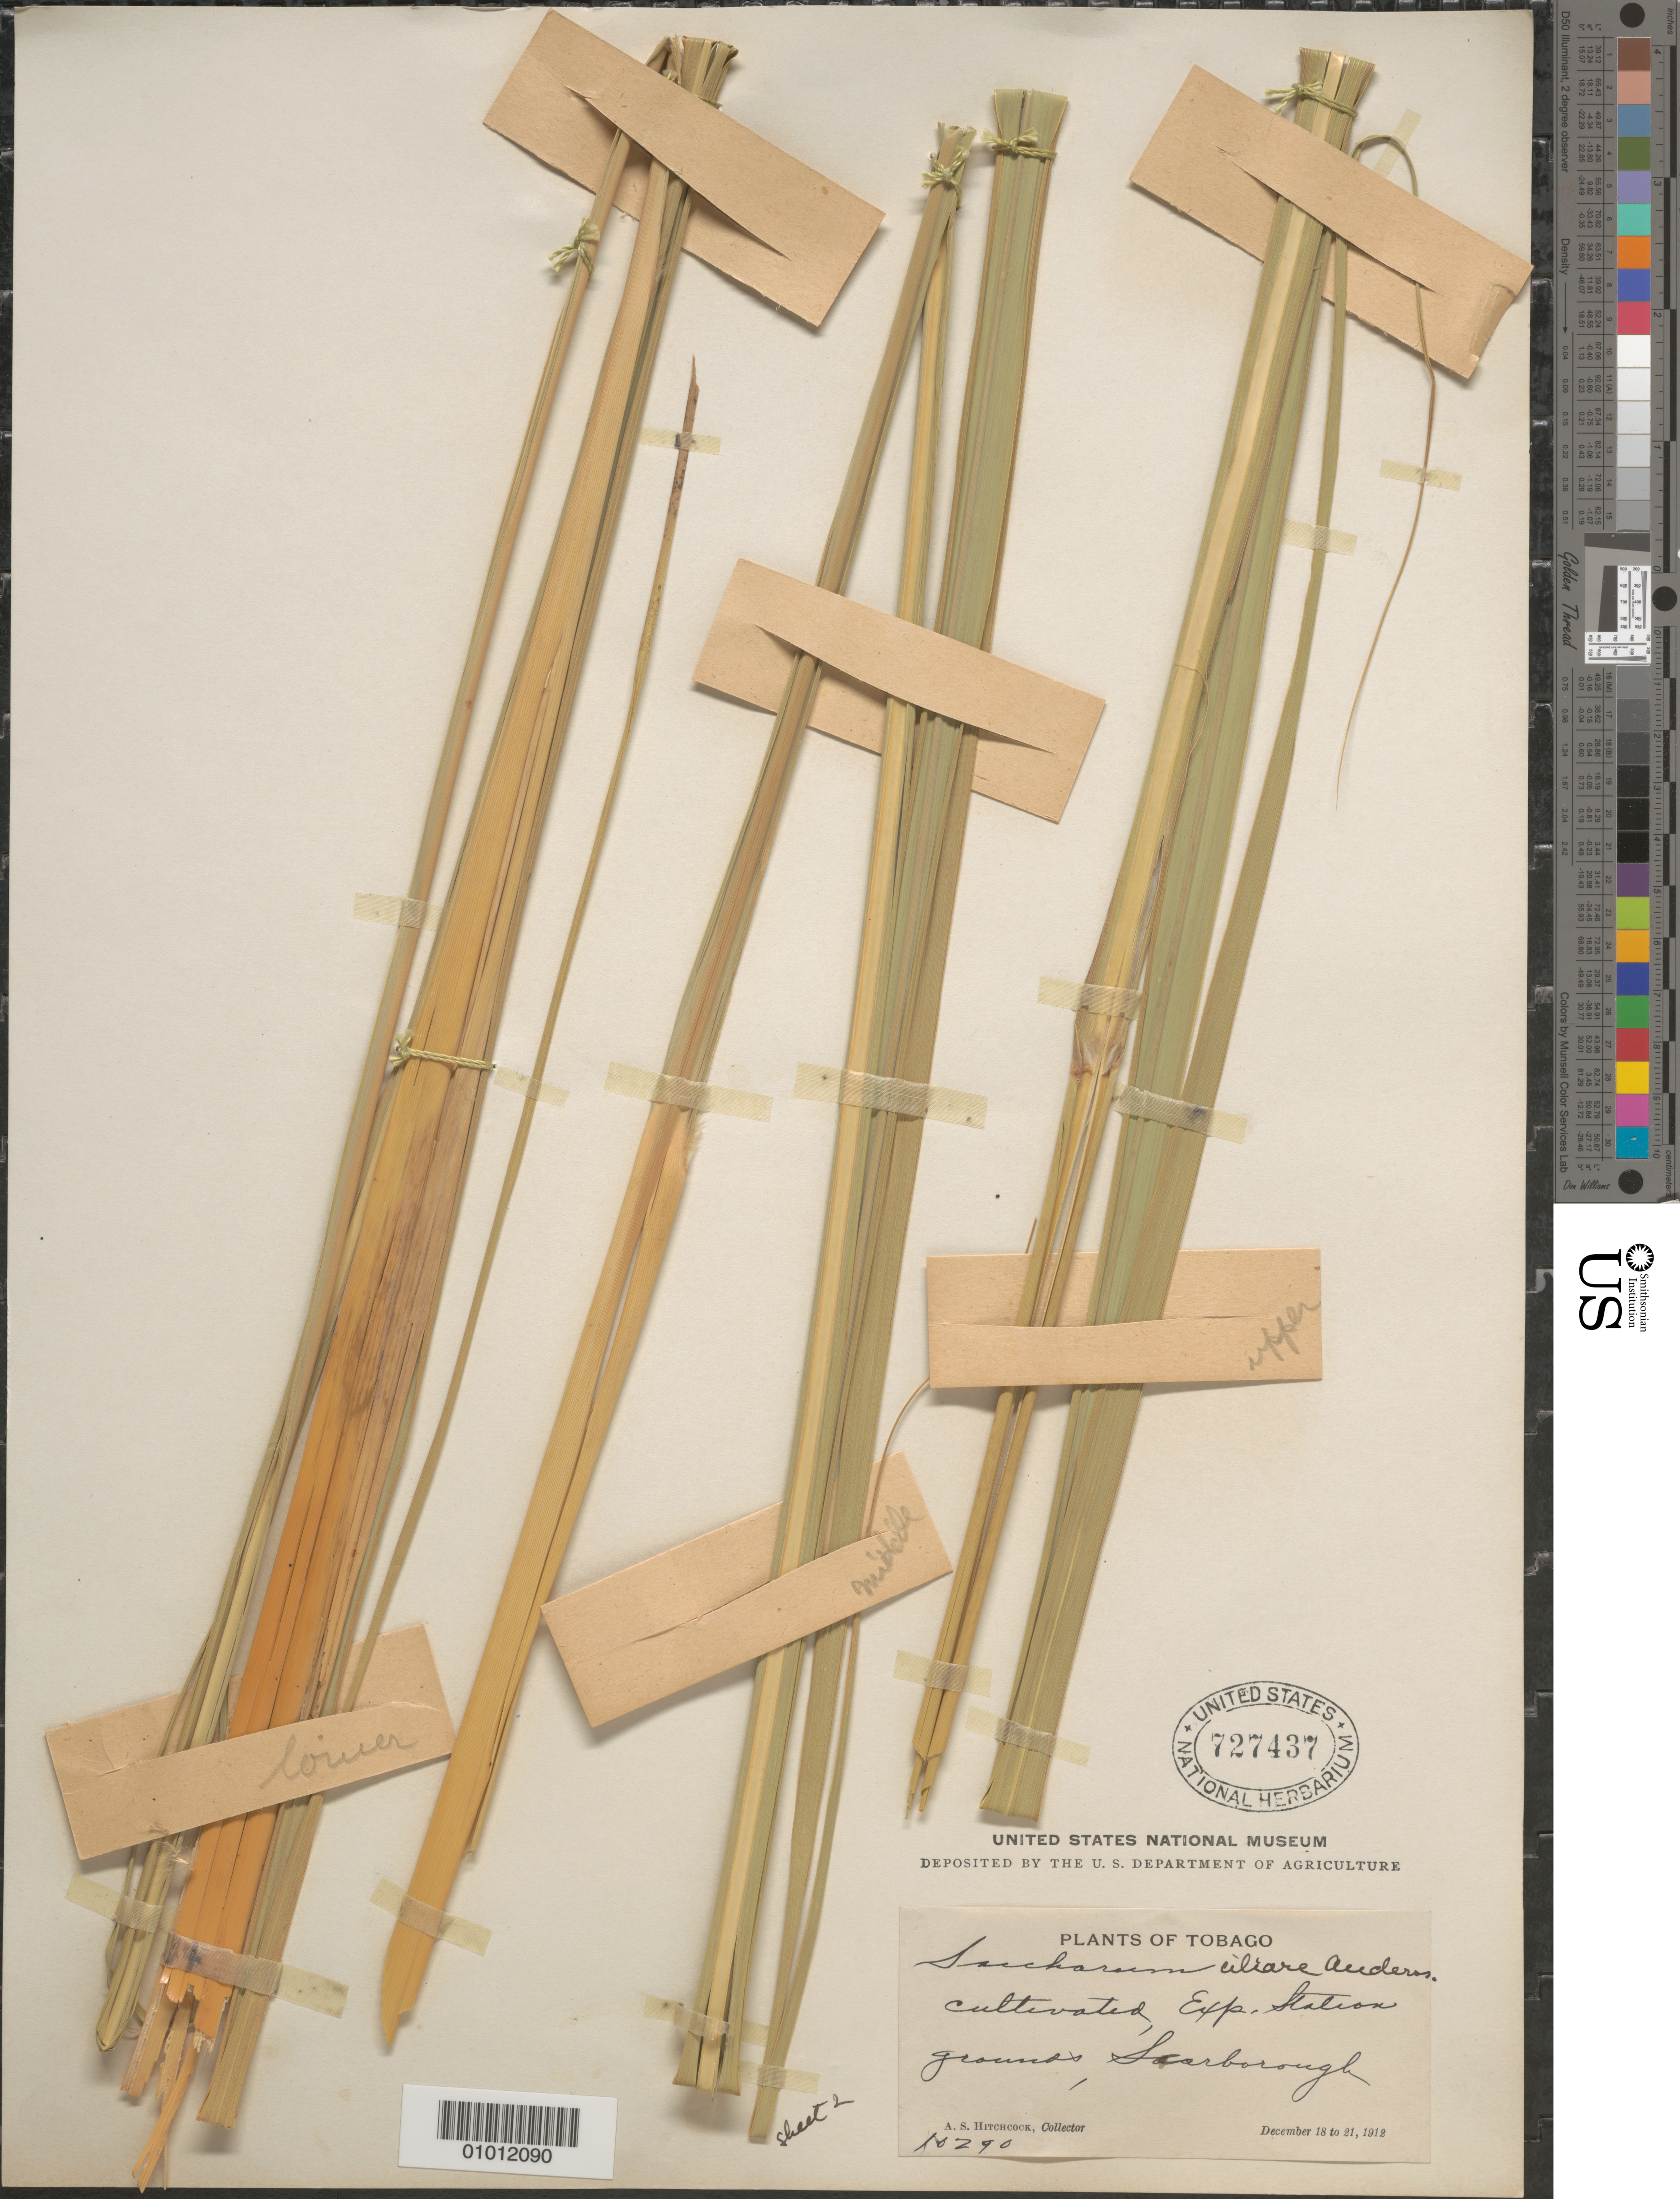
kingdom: Plantae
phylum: Tracheophyta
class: Liliopsida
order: Poales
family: Poaceae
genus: Saccharum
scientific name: Saccharum ciliare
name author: Andersson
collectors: A. S. Hitchcock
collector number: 10290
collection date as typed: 18 Dec 1912 to 21 Dec 1912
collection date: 1912-12-18/1912-12-21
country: Trinidad and Tobago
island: Tobago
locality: Scarborough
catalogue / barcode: US 727437